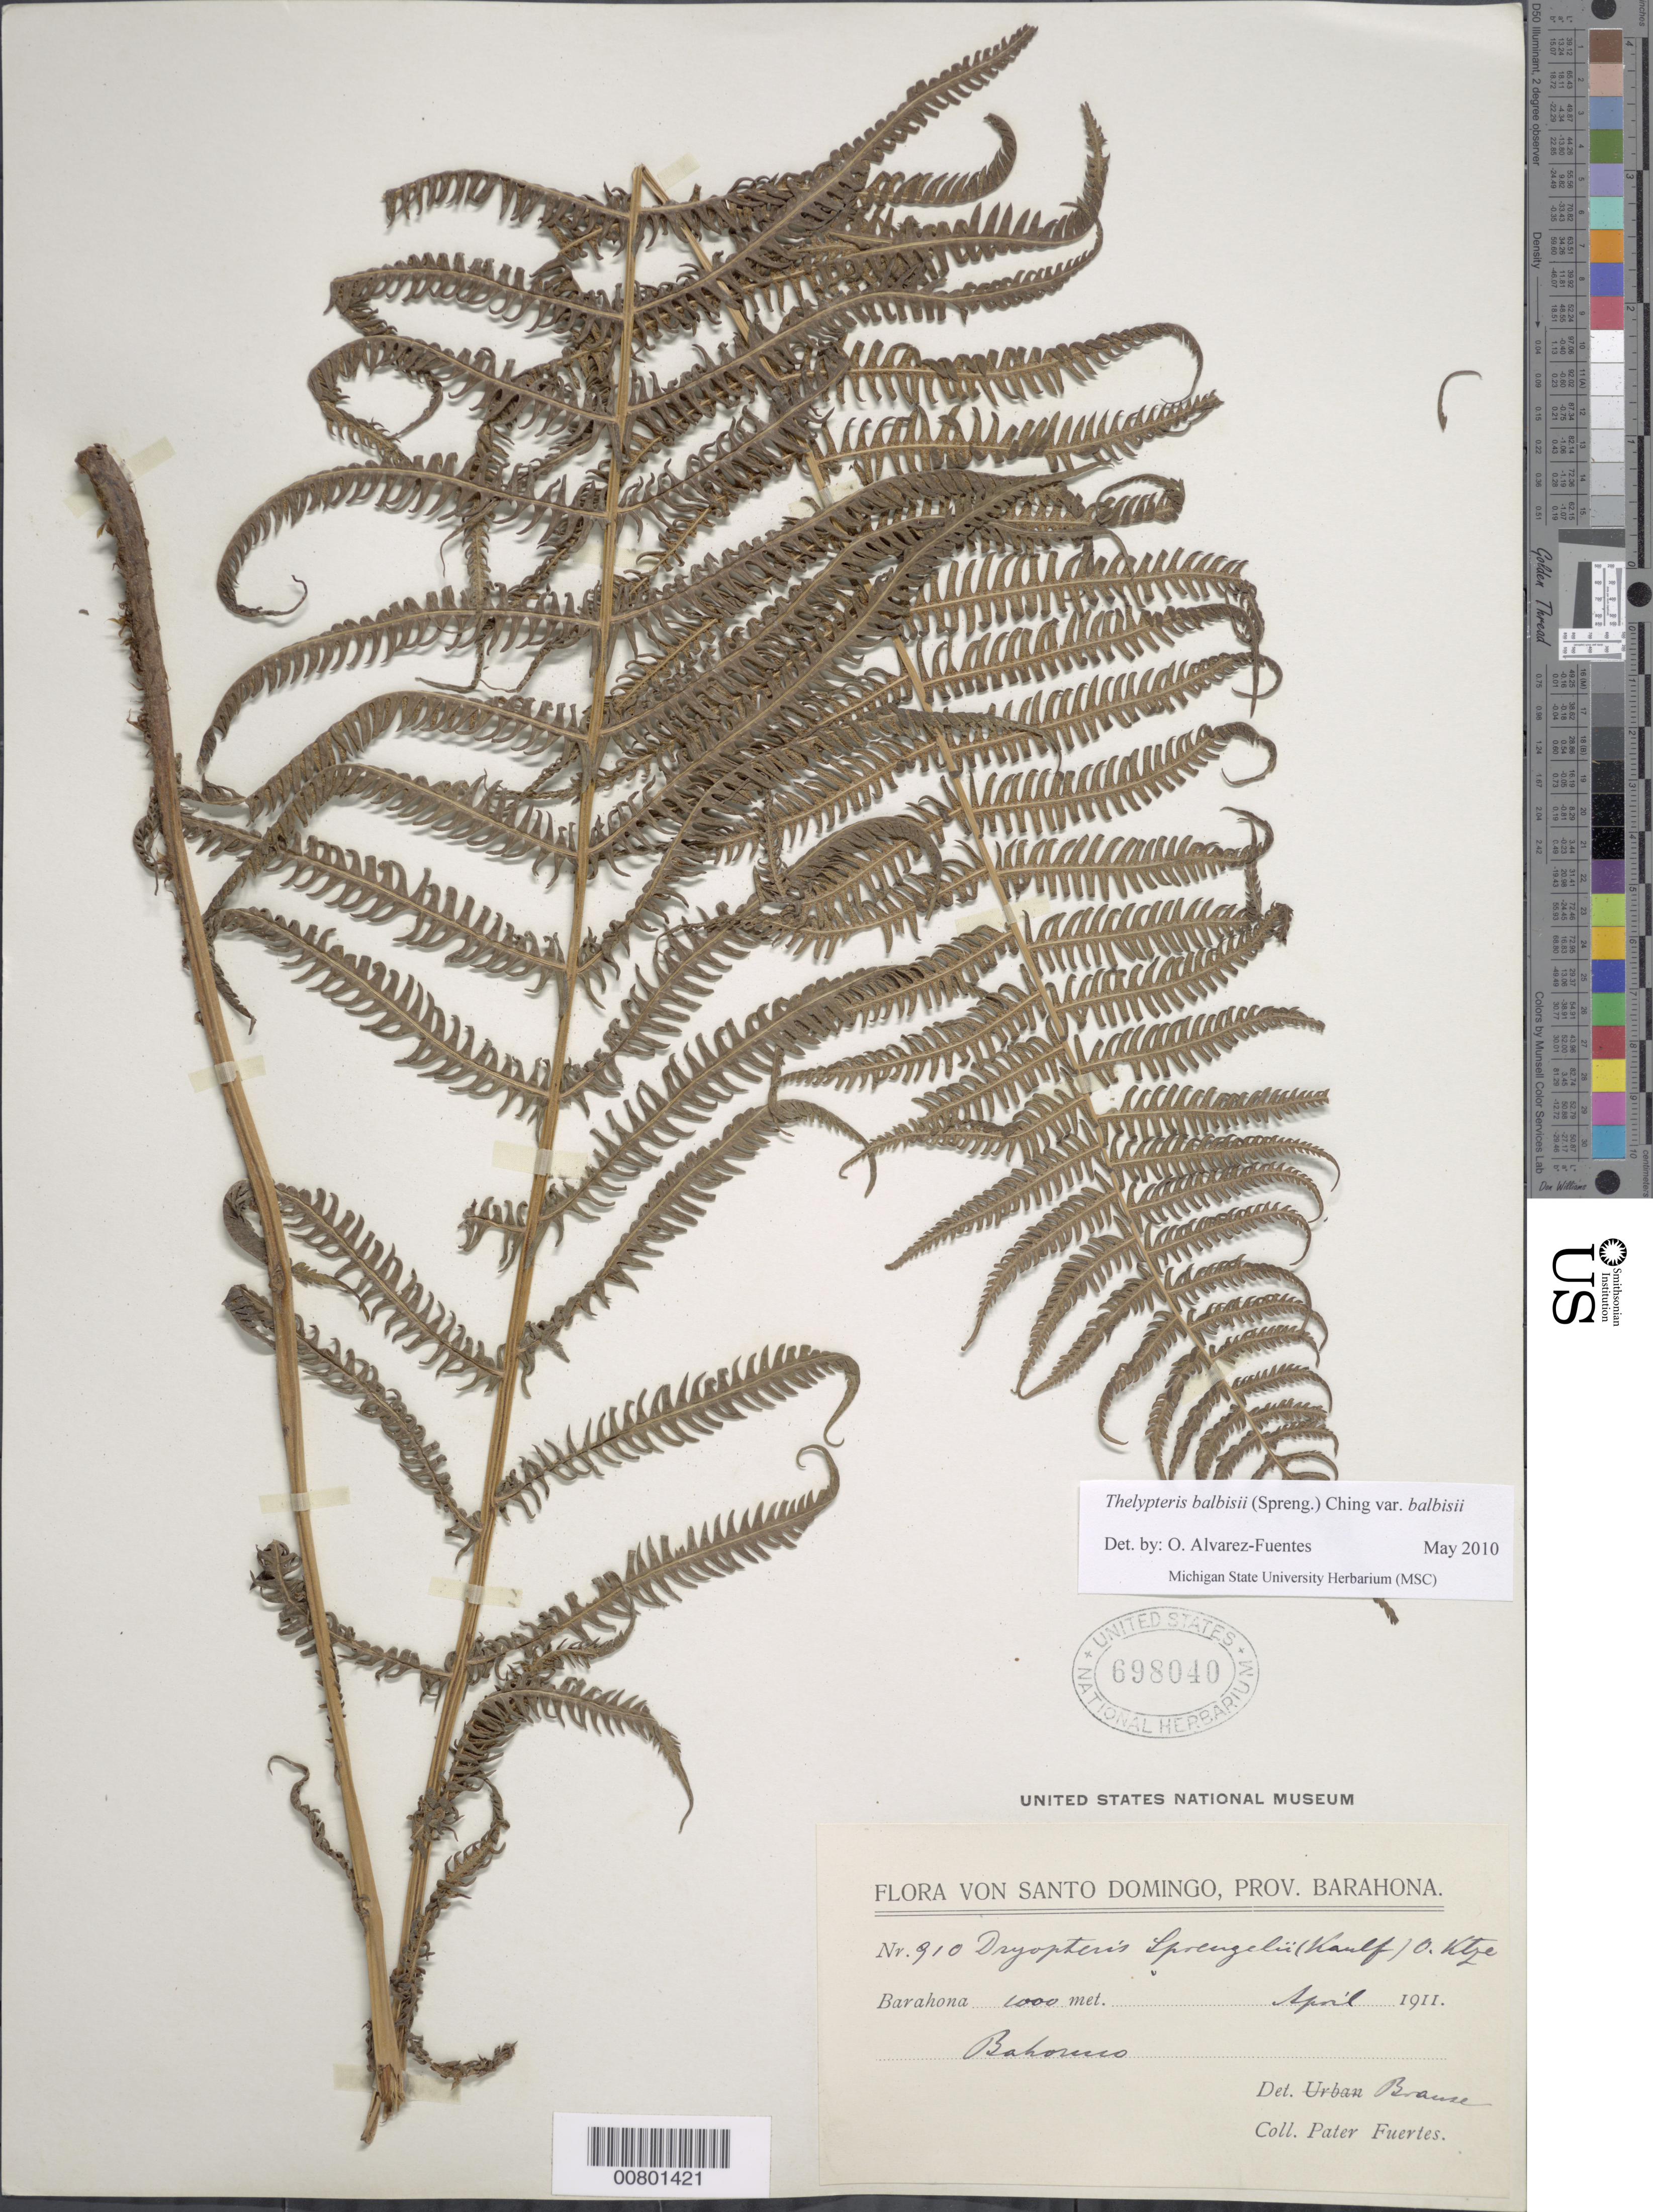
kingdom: Plantae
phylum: Tracheophyta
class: Polypodiopsida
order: Polypodiales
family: Thelypteridaceae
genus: Amauropelta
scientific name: Amauropelta balbisii (Spreng.) comb. nov., ined. 2015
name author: (Spreng.)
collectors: M. D. Fuertes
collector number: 910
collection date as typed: Apr 1911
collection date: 1911-04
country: Dominican Republic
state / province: Barahona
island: Hispaniola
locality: Bahoruco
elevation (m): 1000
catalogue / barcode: US 698040